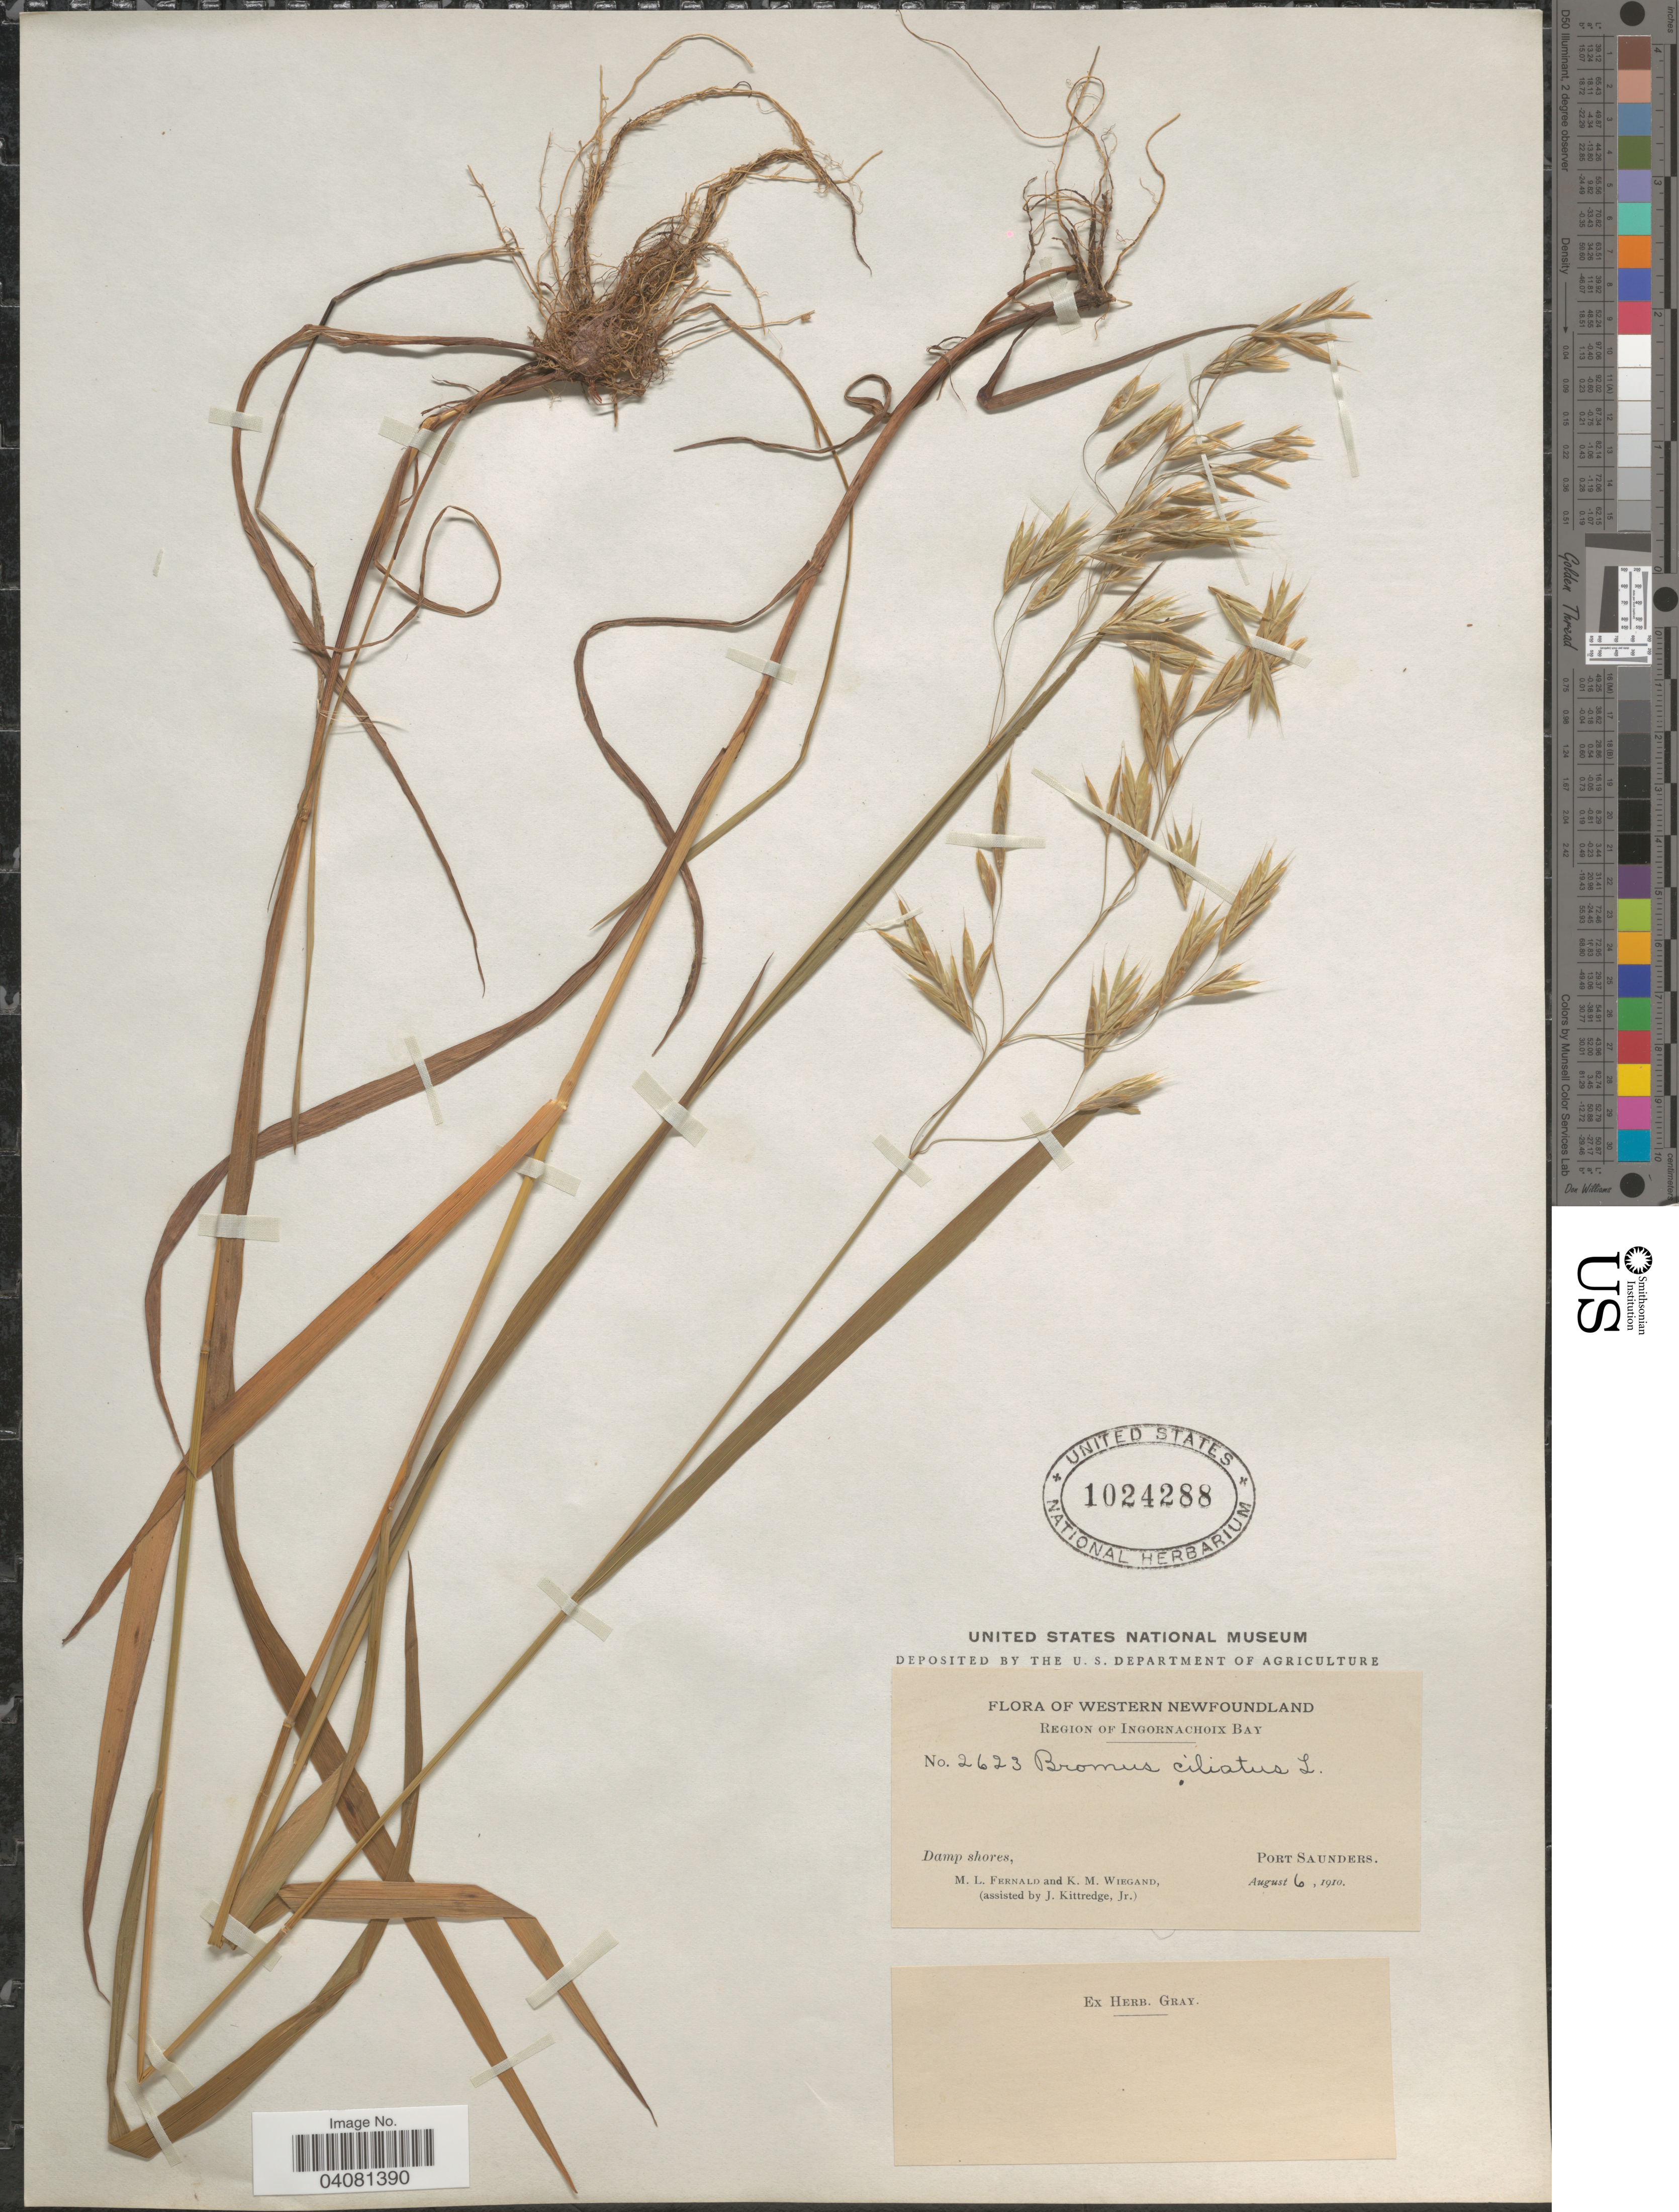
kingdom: Plantae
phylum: Tracheophyta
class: Liliopsida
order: Poales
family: Poaceae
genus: Bromus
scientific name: Bromus ciliatus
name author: L.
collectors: M. L. Fernald, K. M. Wiegand & J. Kittredge Jr.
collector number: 2623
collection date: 1910-08-06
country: Canada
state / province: Newfoundland and Labrador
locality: Western Newfoundland. Region of Ingornachoix Bay. Damp shores, Port Saunders.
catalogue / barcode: US 1024288